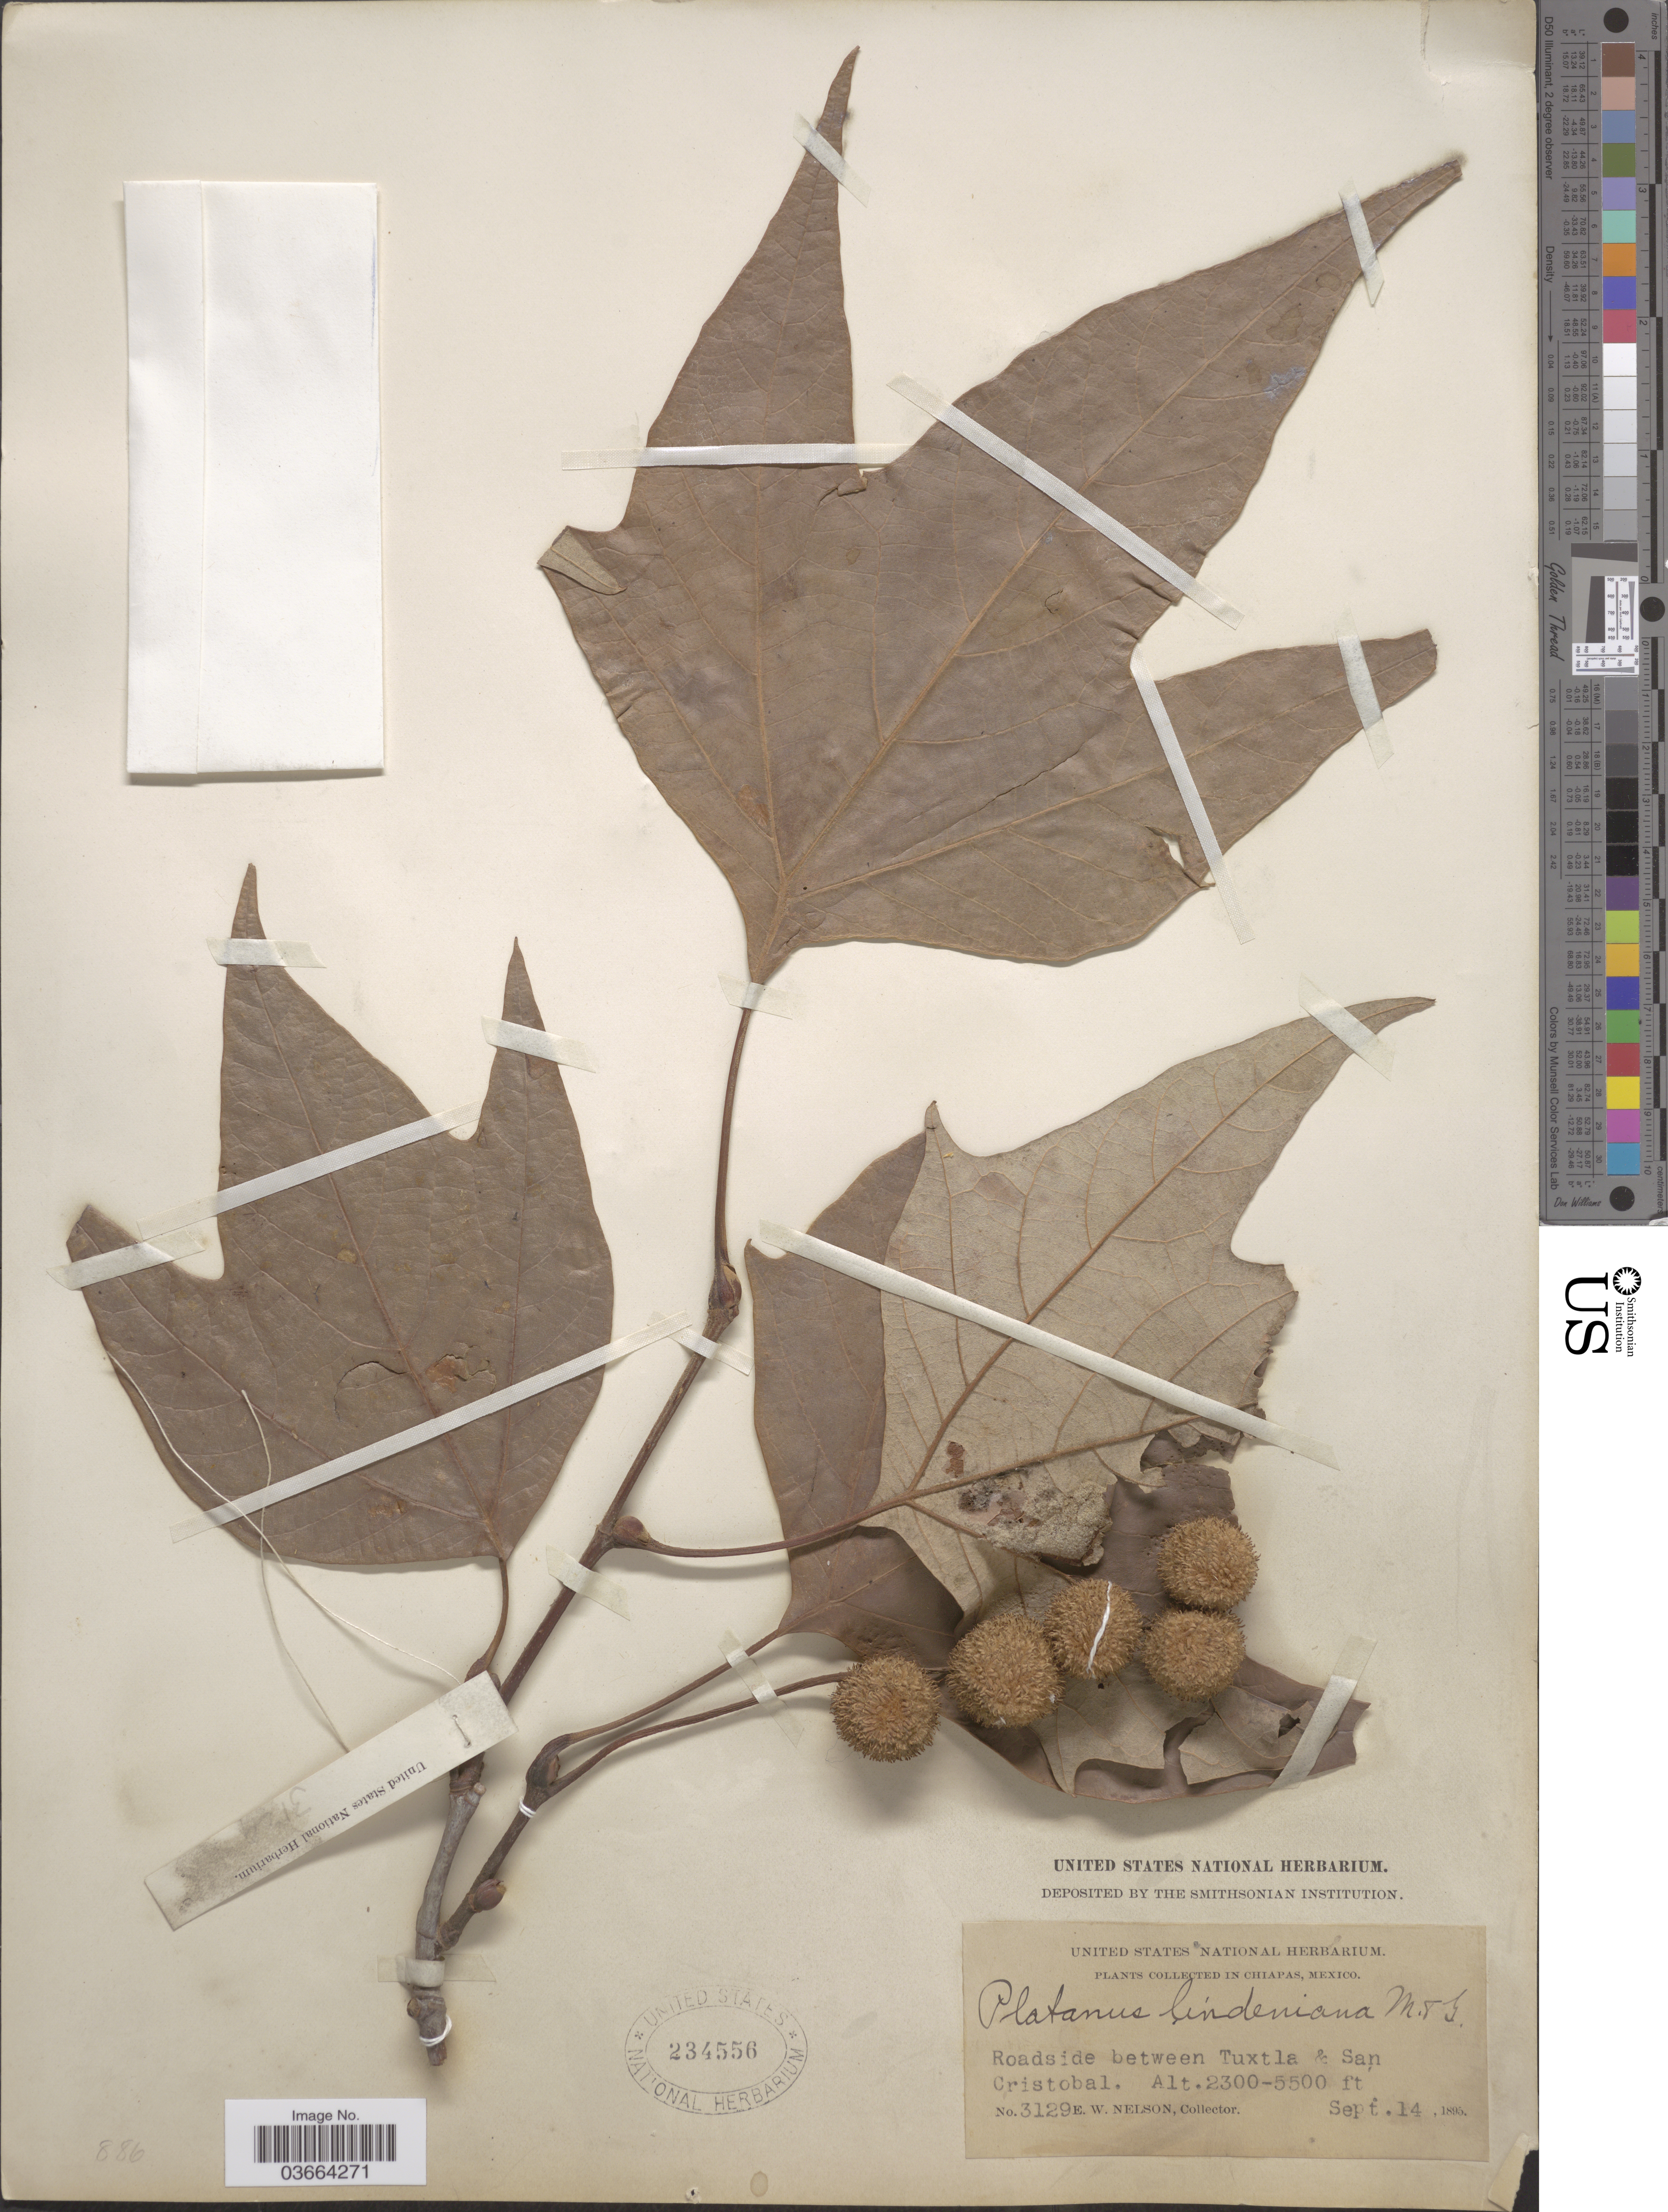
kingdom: Plantae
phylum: Tracheophyta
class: Magnoliopsida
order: Proteales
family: Platanaceae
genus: Platanus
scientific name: Platanus lindeniana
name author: M. Martens & Galeotti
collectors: E. W. Nelson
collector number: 3129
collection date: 1895-09-14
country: Mexico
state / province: Chiapas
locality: Roadside between Tuxtla & San Cristobal.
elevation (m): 701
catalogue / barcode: US 234556